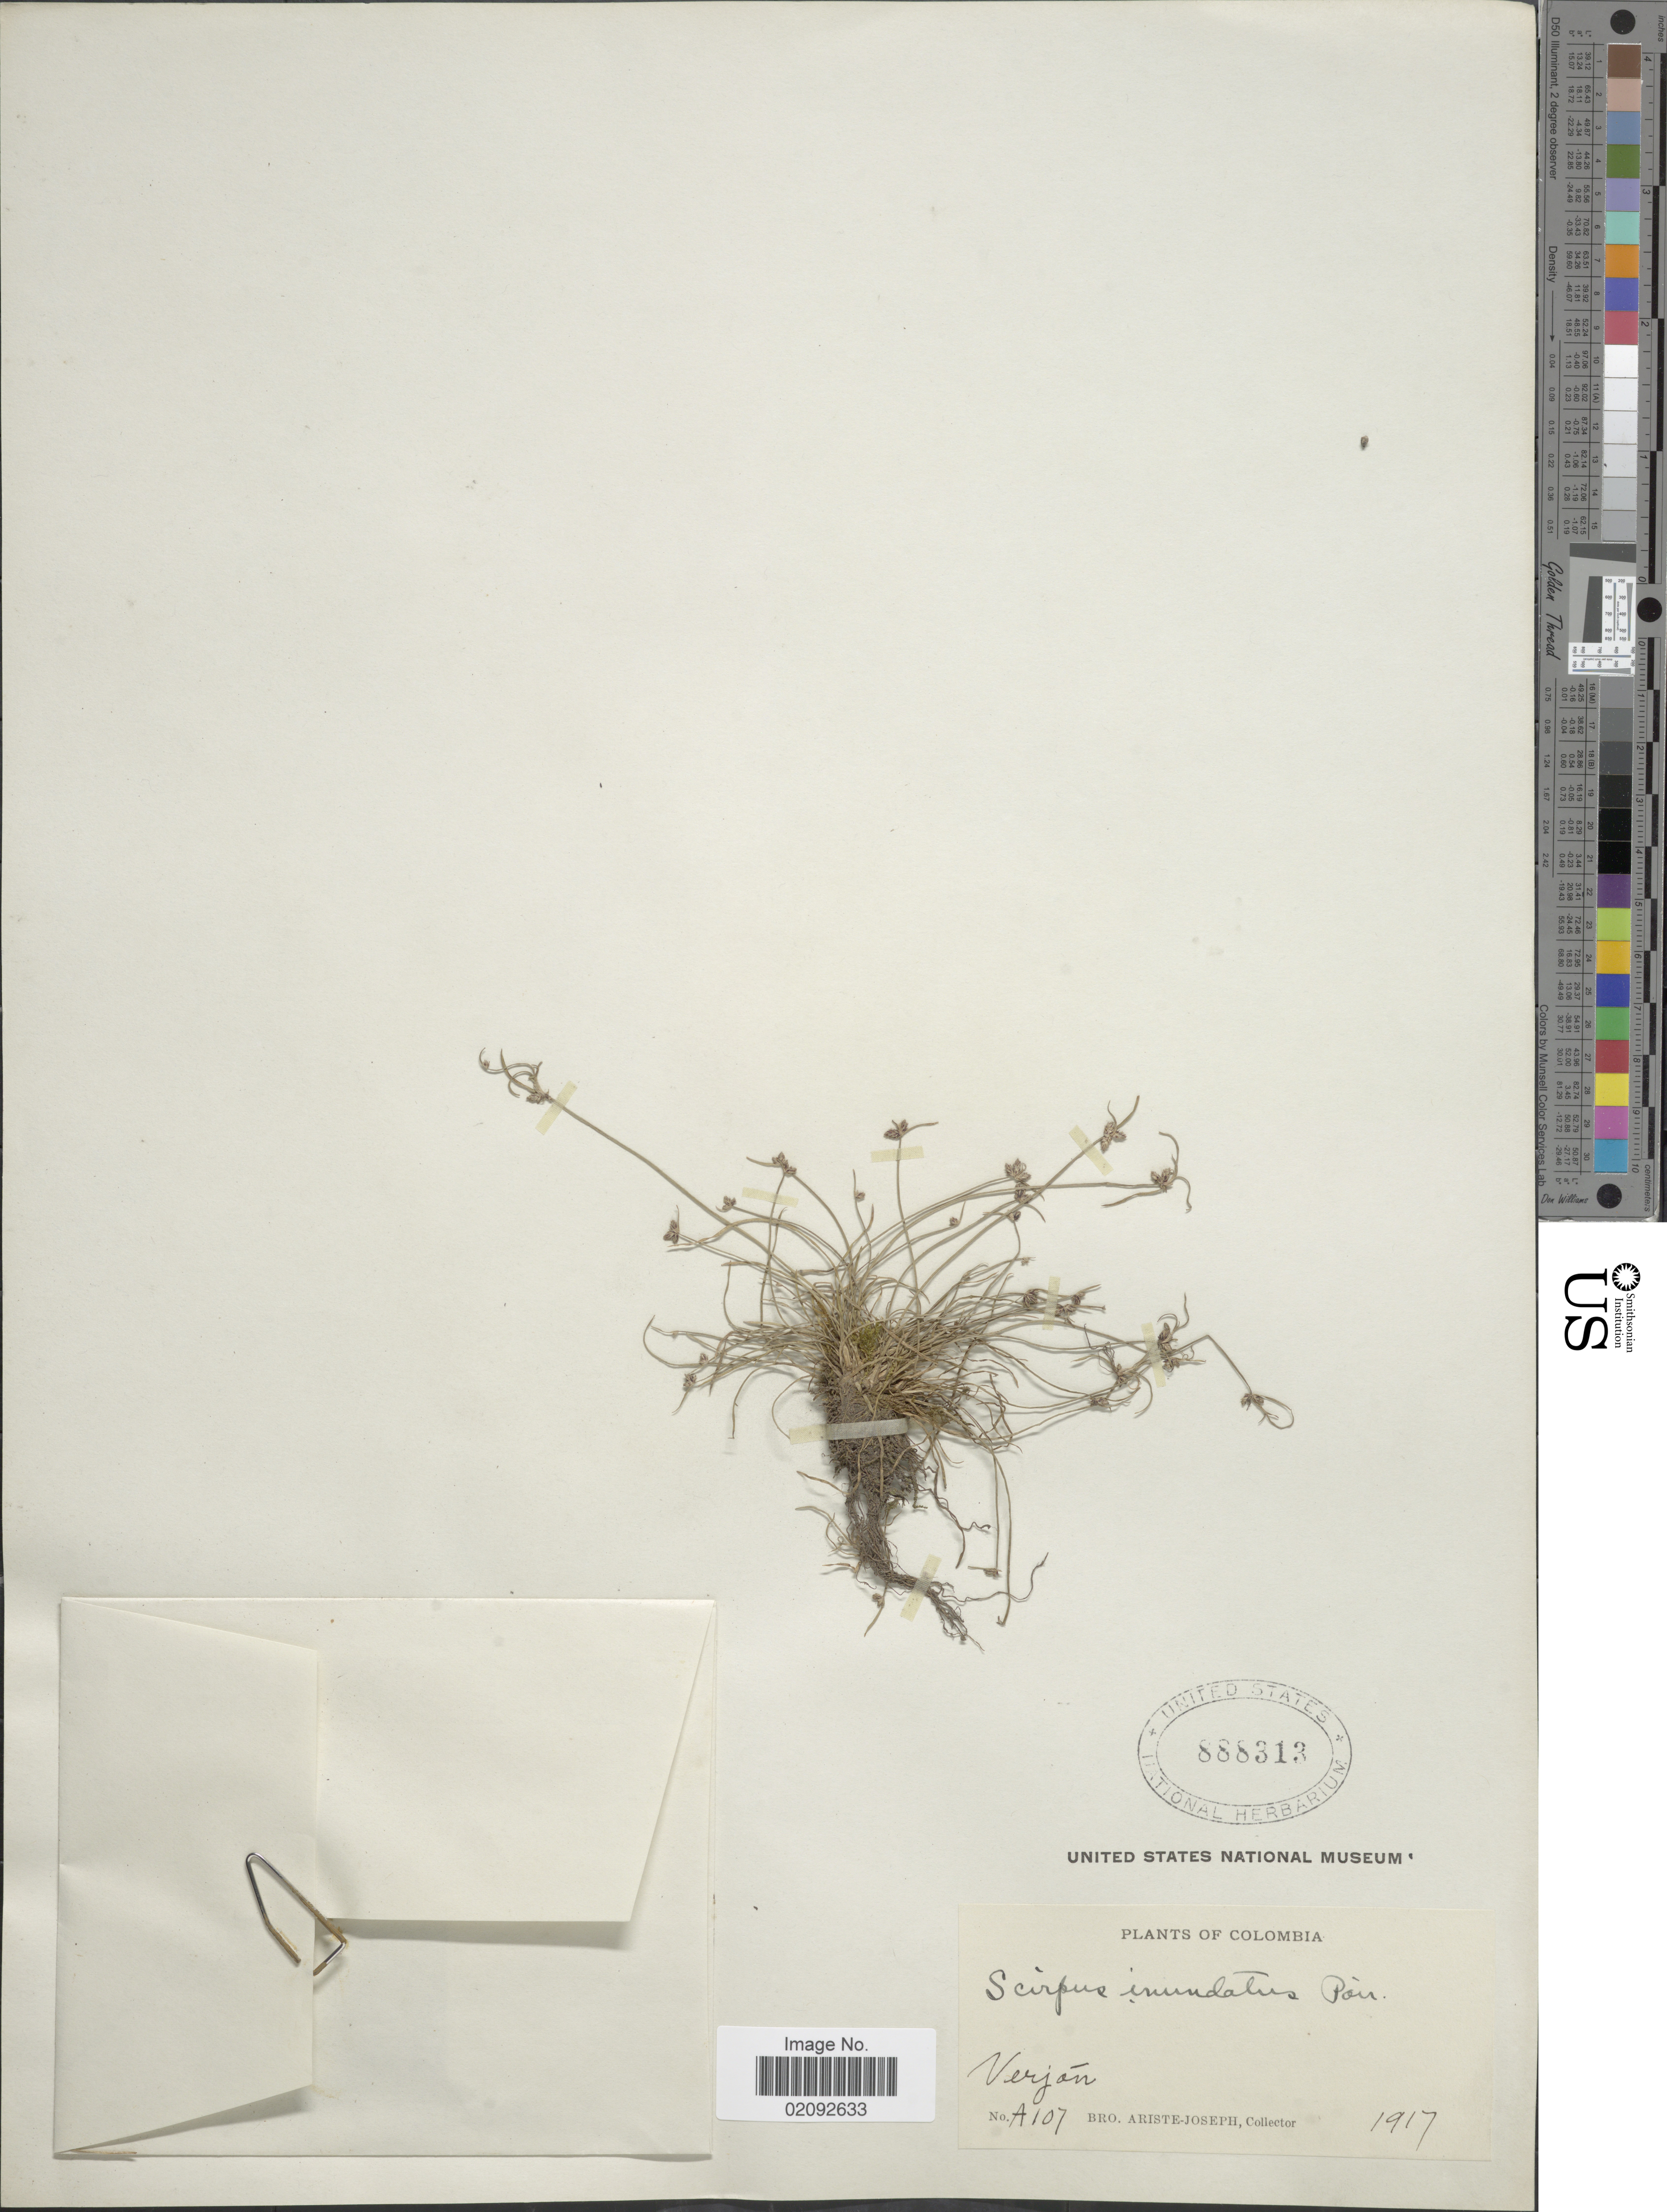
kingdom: Plantae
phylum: Tracheophyta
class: Liliopsida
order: Poales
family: Cyperaceae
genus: Isolepis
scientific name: Isolepis nigricans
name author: Kunth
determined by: Strong, Mark T., (BOT), Smithsonian Institution - National Museum of Natural History (UNITED STATES)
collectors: Bro. Ariste-Joseph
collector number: A107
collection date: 1917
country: Colombia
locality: Verjan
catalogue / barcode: US 888313